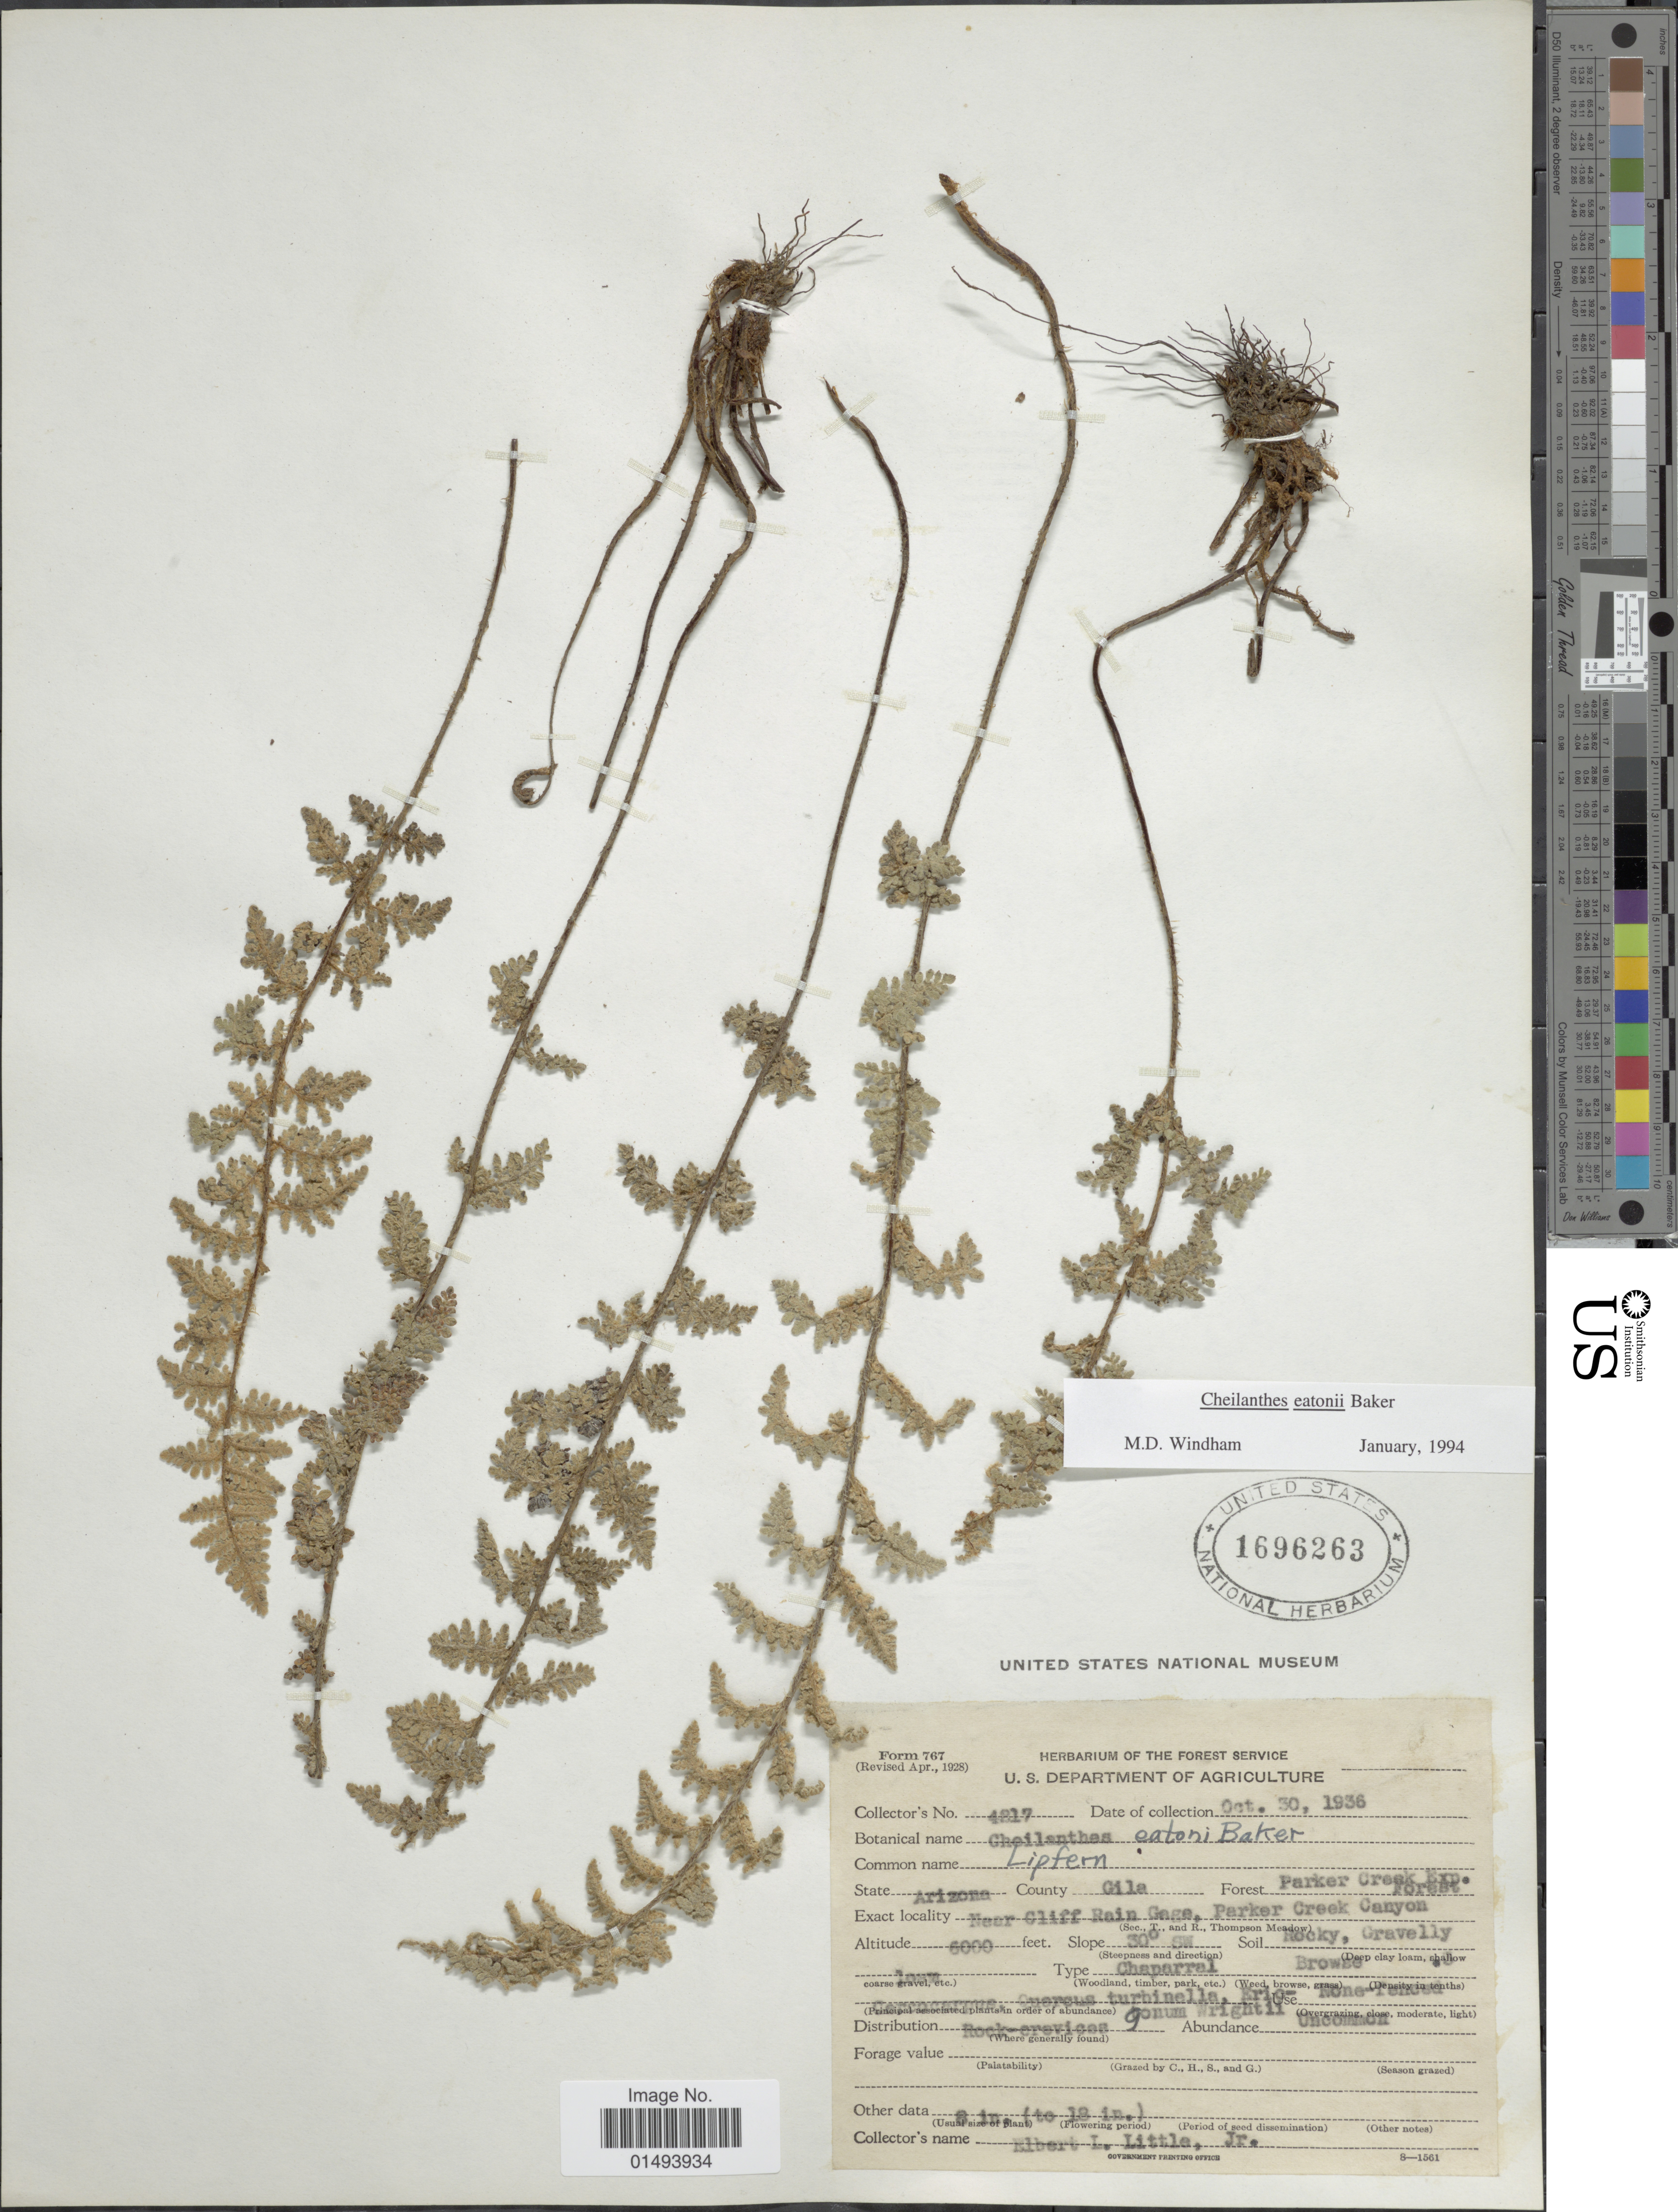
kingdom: Plantae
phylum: Tracheophyta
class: Polypodiopsida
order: Polypodiales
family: Pteridaceae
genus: Myriopteris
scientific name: Myriopteris rufa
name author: Fée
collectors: E. L. Little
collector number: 4217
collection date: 1936-10-30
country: United States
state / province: Arizona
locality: Gila, Parker Creek Exp., near Cliff Rain Gage, Parker Creek Canyon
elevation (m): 1829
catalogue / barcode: US 1696263